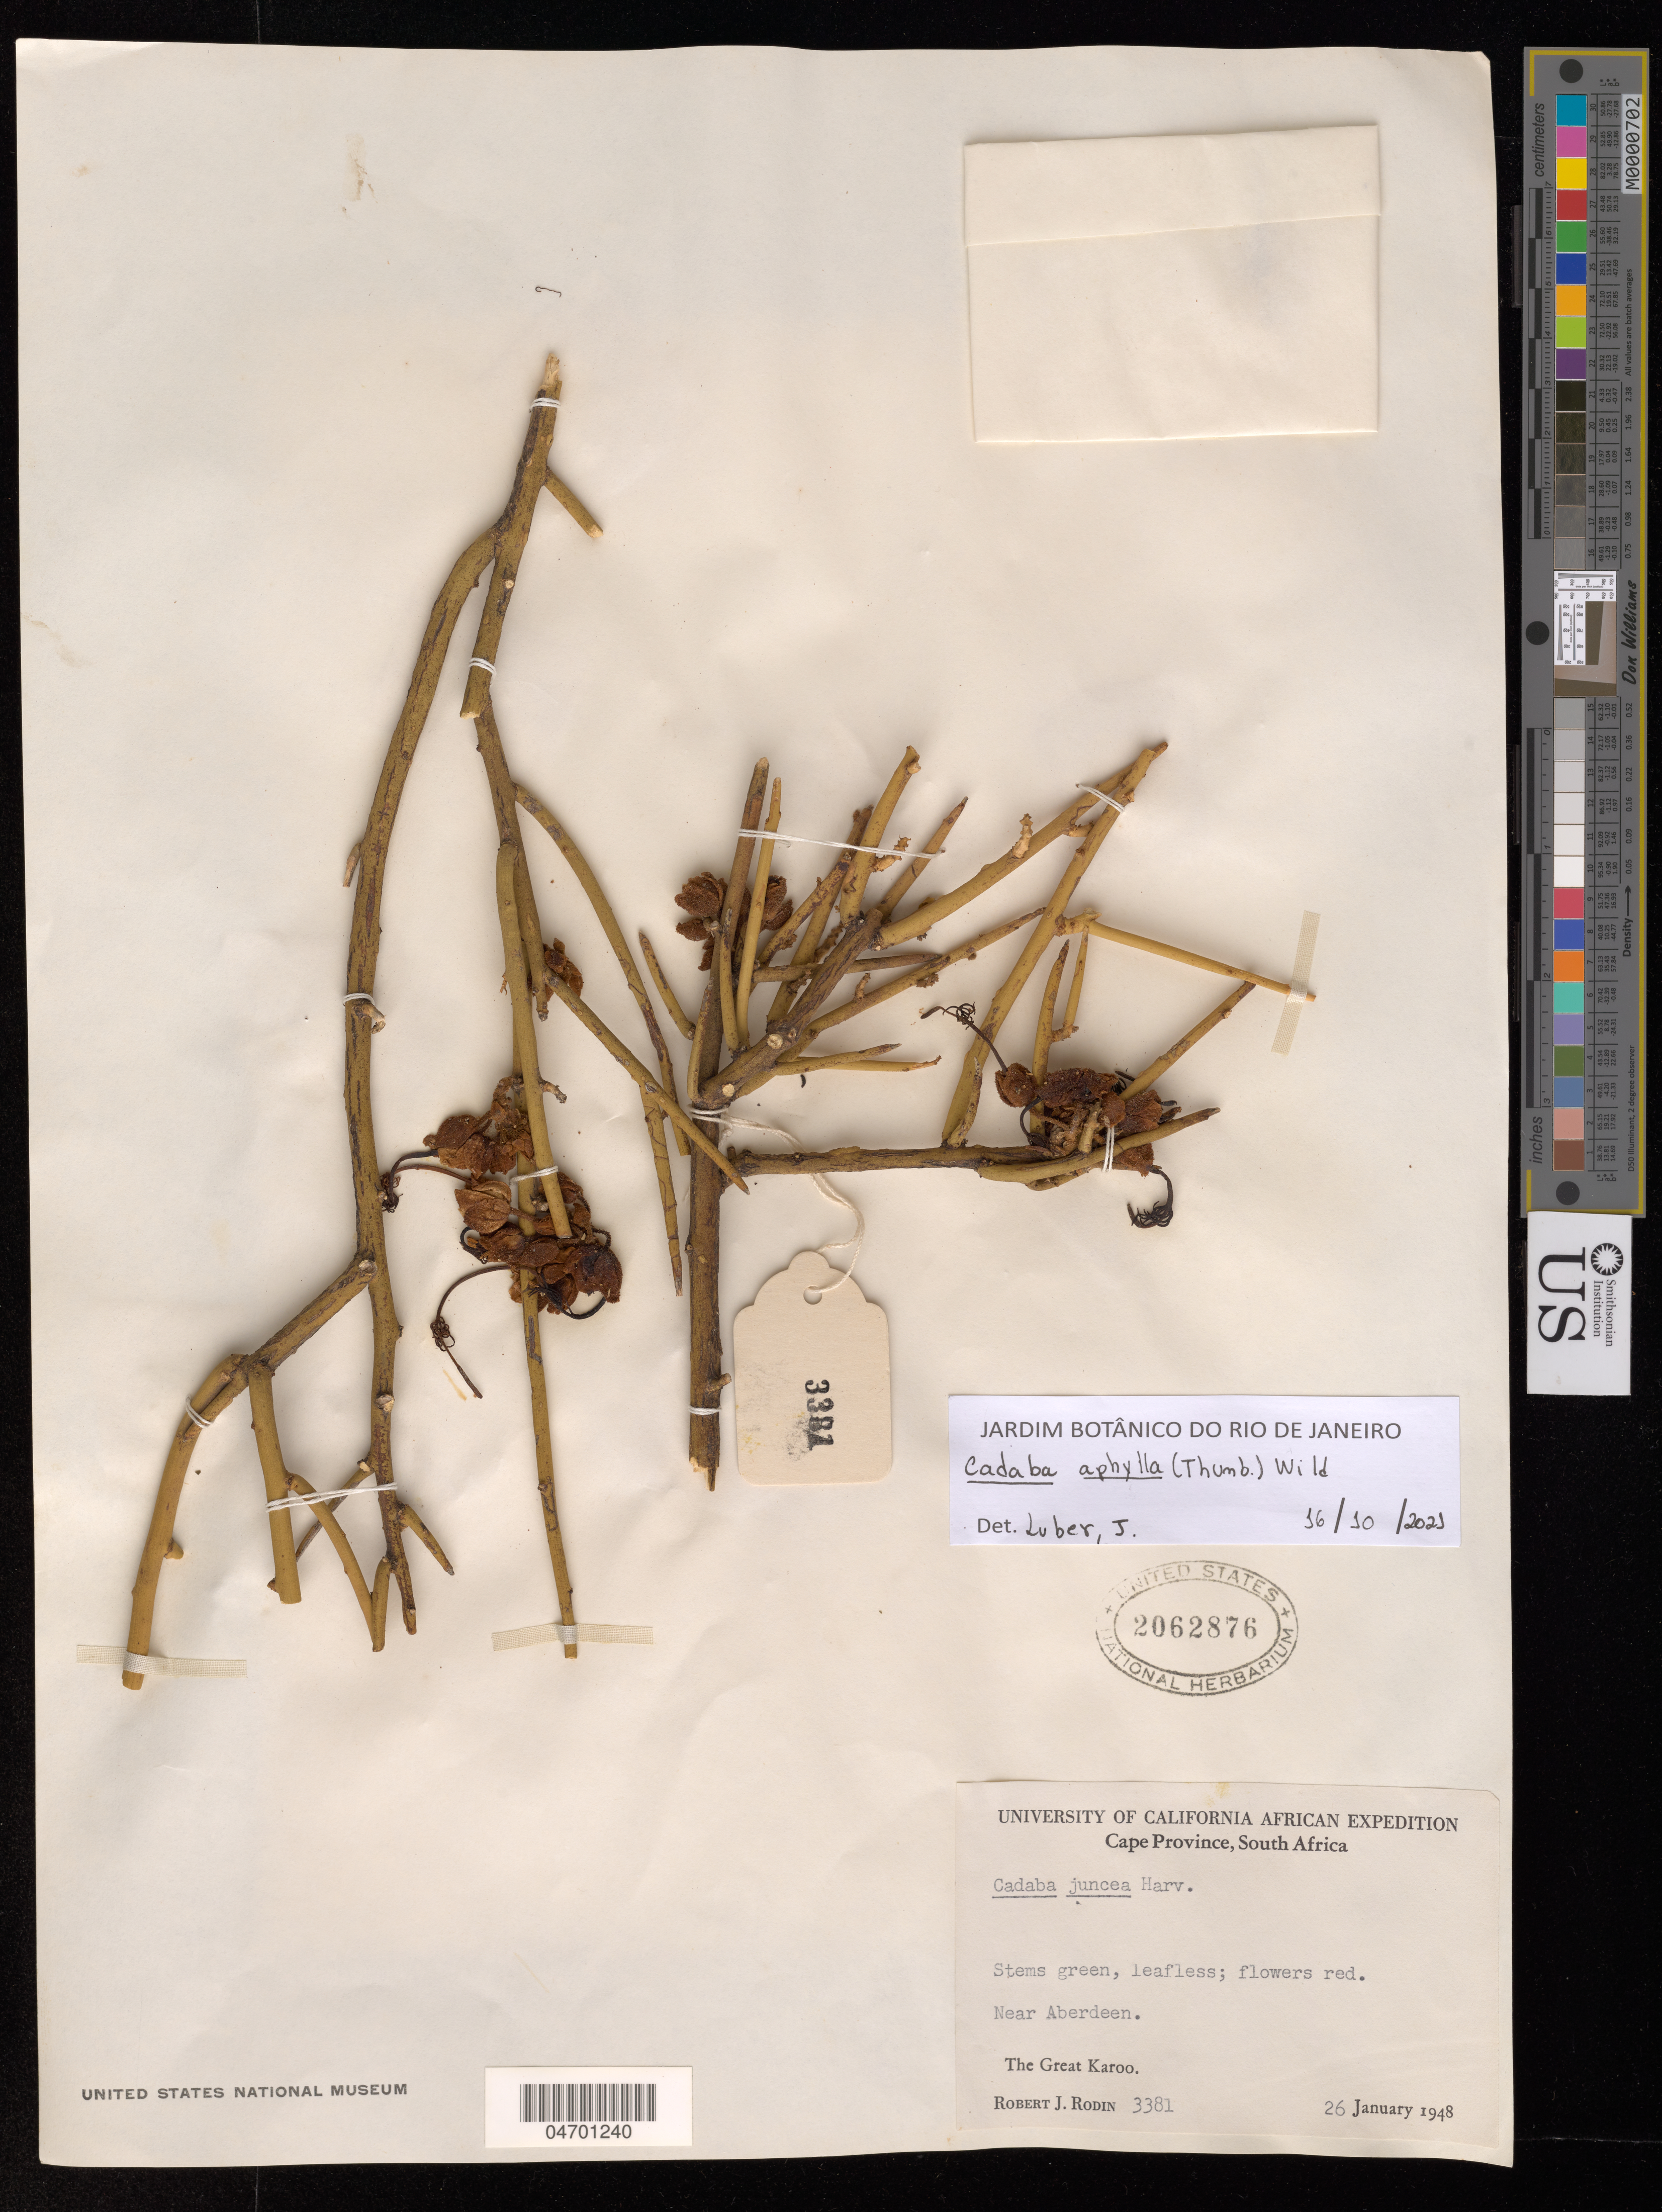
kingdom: Plantae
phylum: Tracheophyta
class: Magnoliopsida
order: Brassicales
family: Capparaceae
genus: Cadaba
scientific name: Cadaba aphylla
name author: (Thunb.) Wild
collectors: R. J. Rodin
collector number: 3381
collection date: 1948-01-26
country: South Africa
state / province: Cape Province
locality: University of California African Expedition. Near Aberdeen. The Great Karoo.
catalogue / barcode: US 2062876